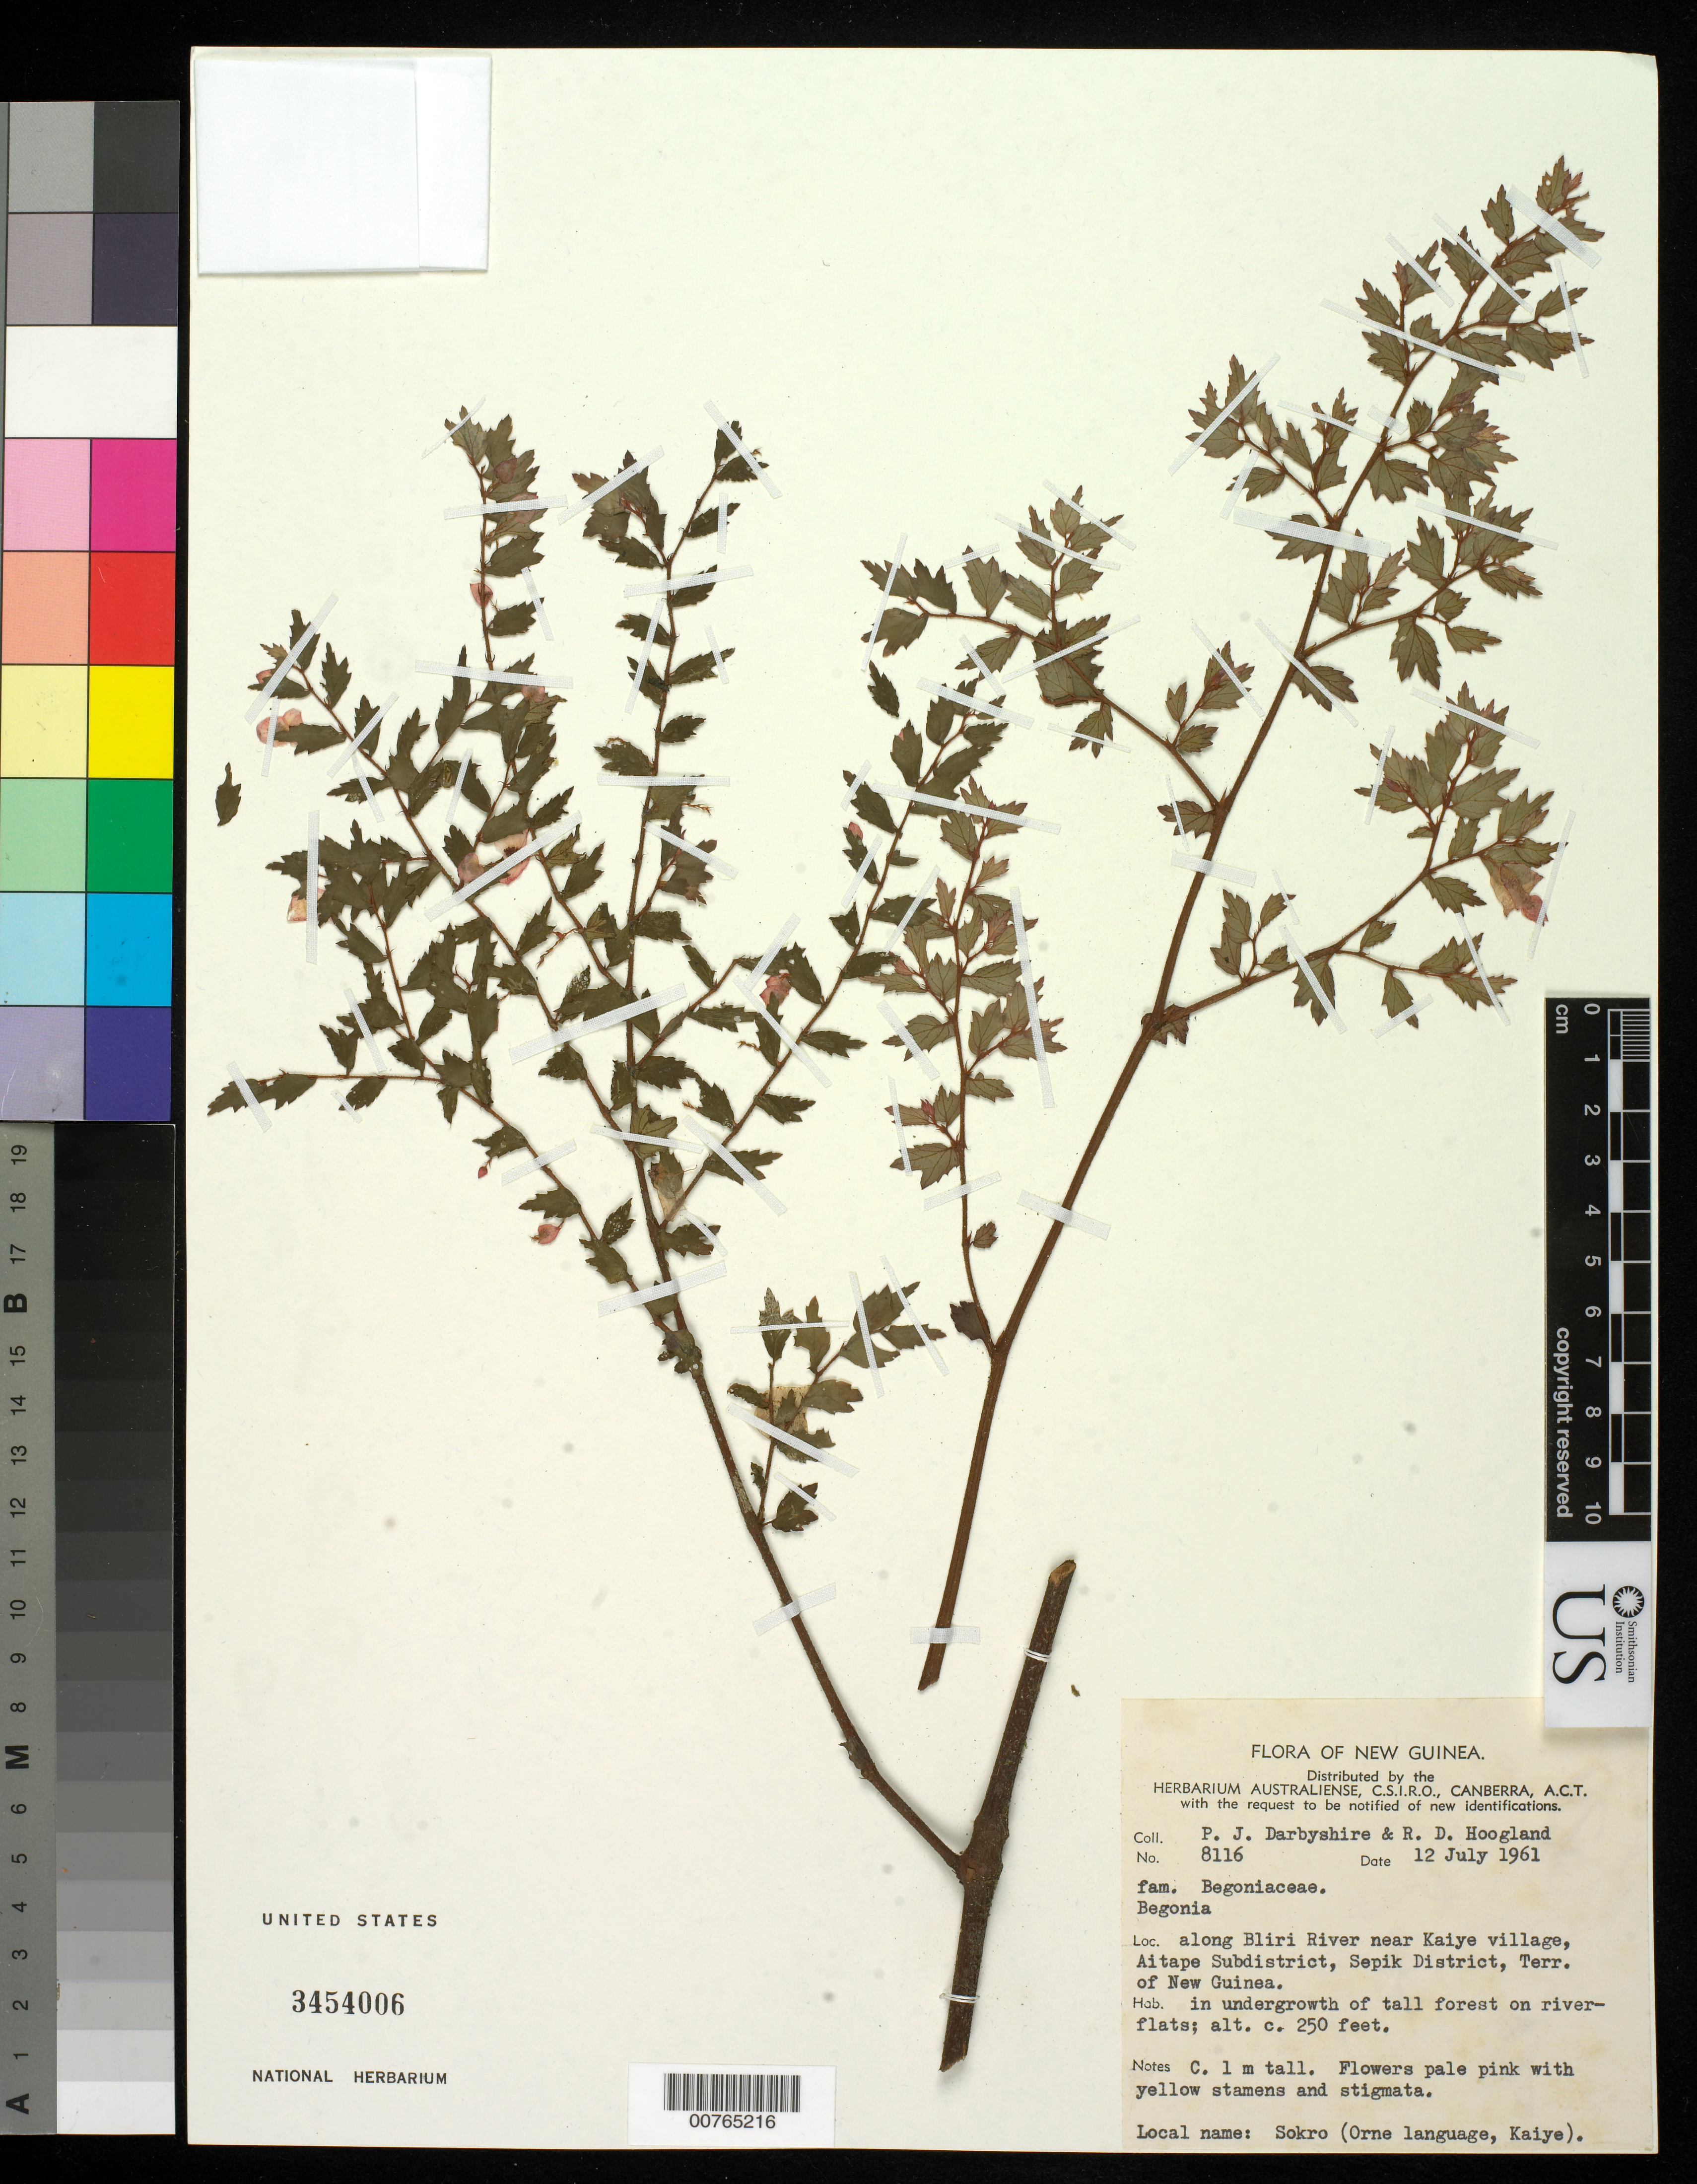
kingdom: Plantae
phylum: Tracheophyta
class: Magnoliopsida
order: Cucurbitales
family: Begoniaceae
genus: Begonia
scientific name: Begonia sp.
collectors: P. Darbyshire & R. D. Hoogland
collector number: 8116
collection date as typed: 12 Jul 1961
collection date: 1961-07-12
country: Papua New Guinea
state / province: Sandaun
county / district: Aitape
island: New Guinea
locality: Along Bliri River near Kaiye Village, Sub district Aitape.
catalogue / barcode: US 3454006